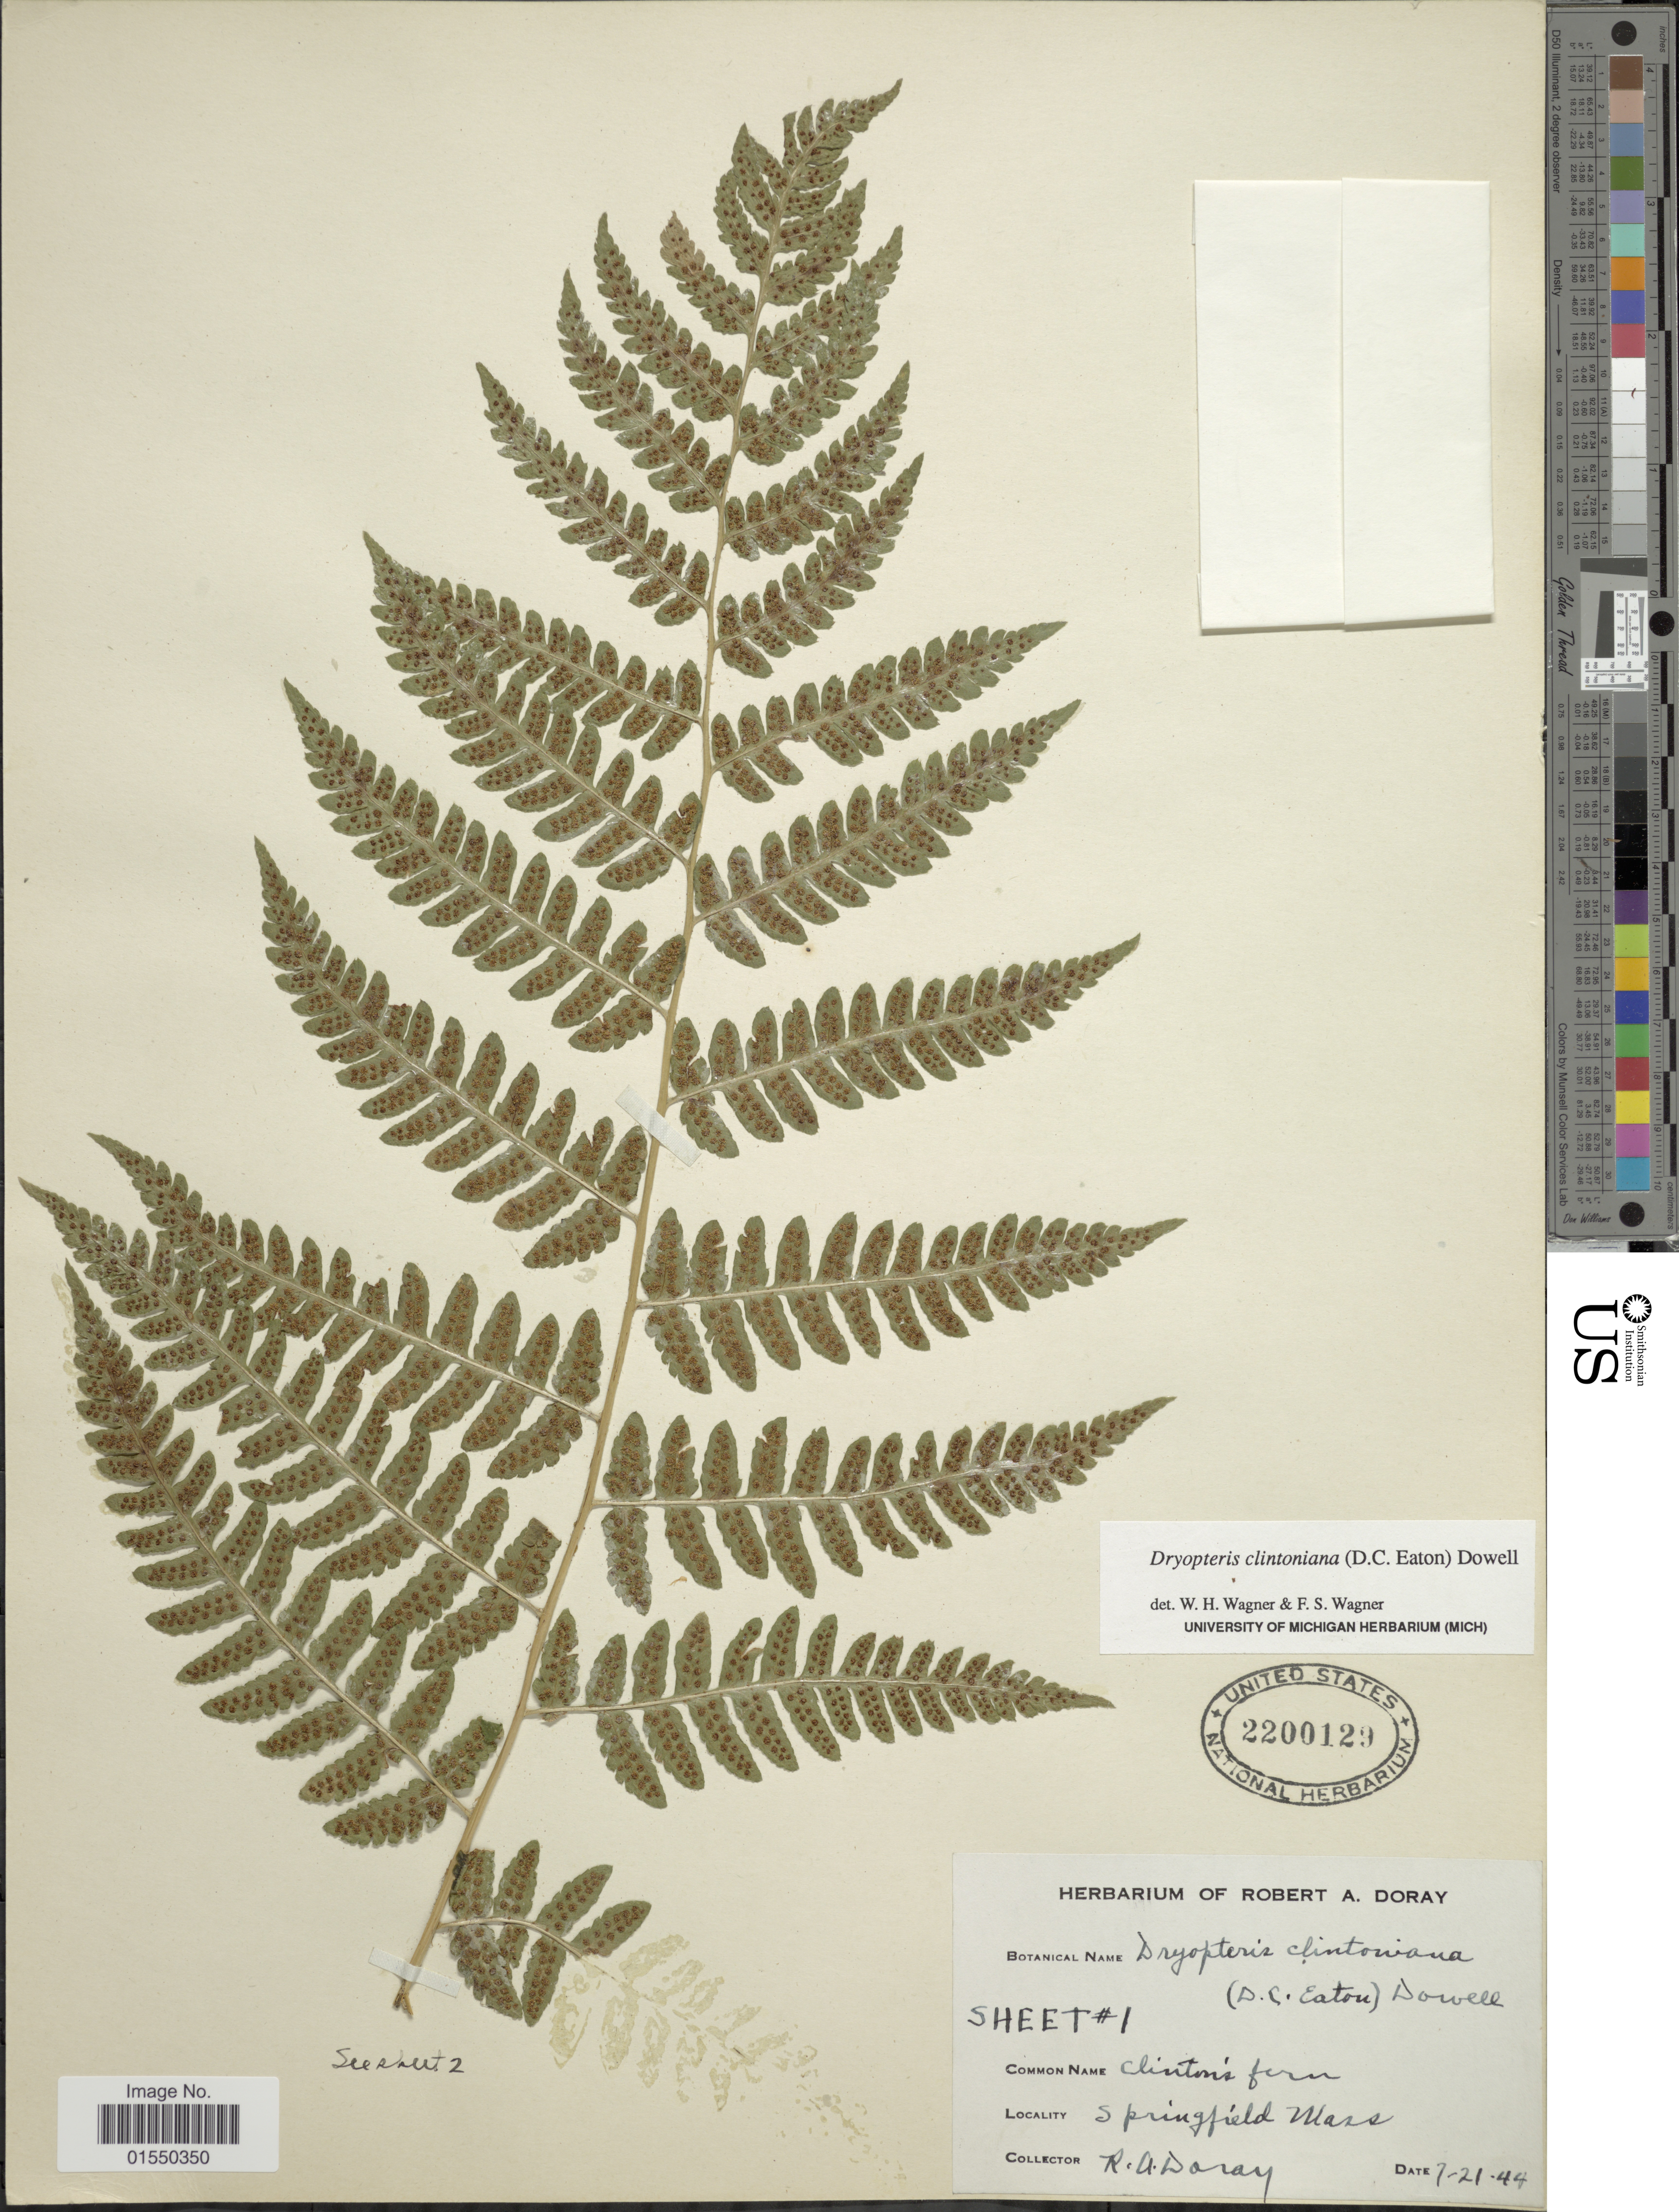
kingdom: Plantae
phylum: Tracheophyta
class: Polypodiopsida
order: Polypodiales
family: Dryopteridaceae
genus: Dryopteris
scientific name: Dryopteris clintoniana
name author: (D.C. Eaton) Dowell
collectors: R. Doray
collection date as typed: Transcribed d/m/y: 21/7/44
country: United States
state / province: Massachusetts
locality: Springfield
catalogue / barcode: US 2200129